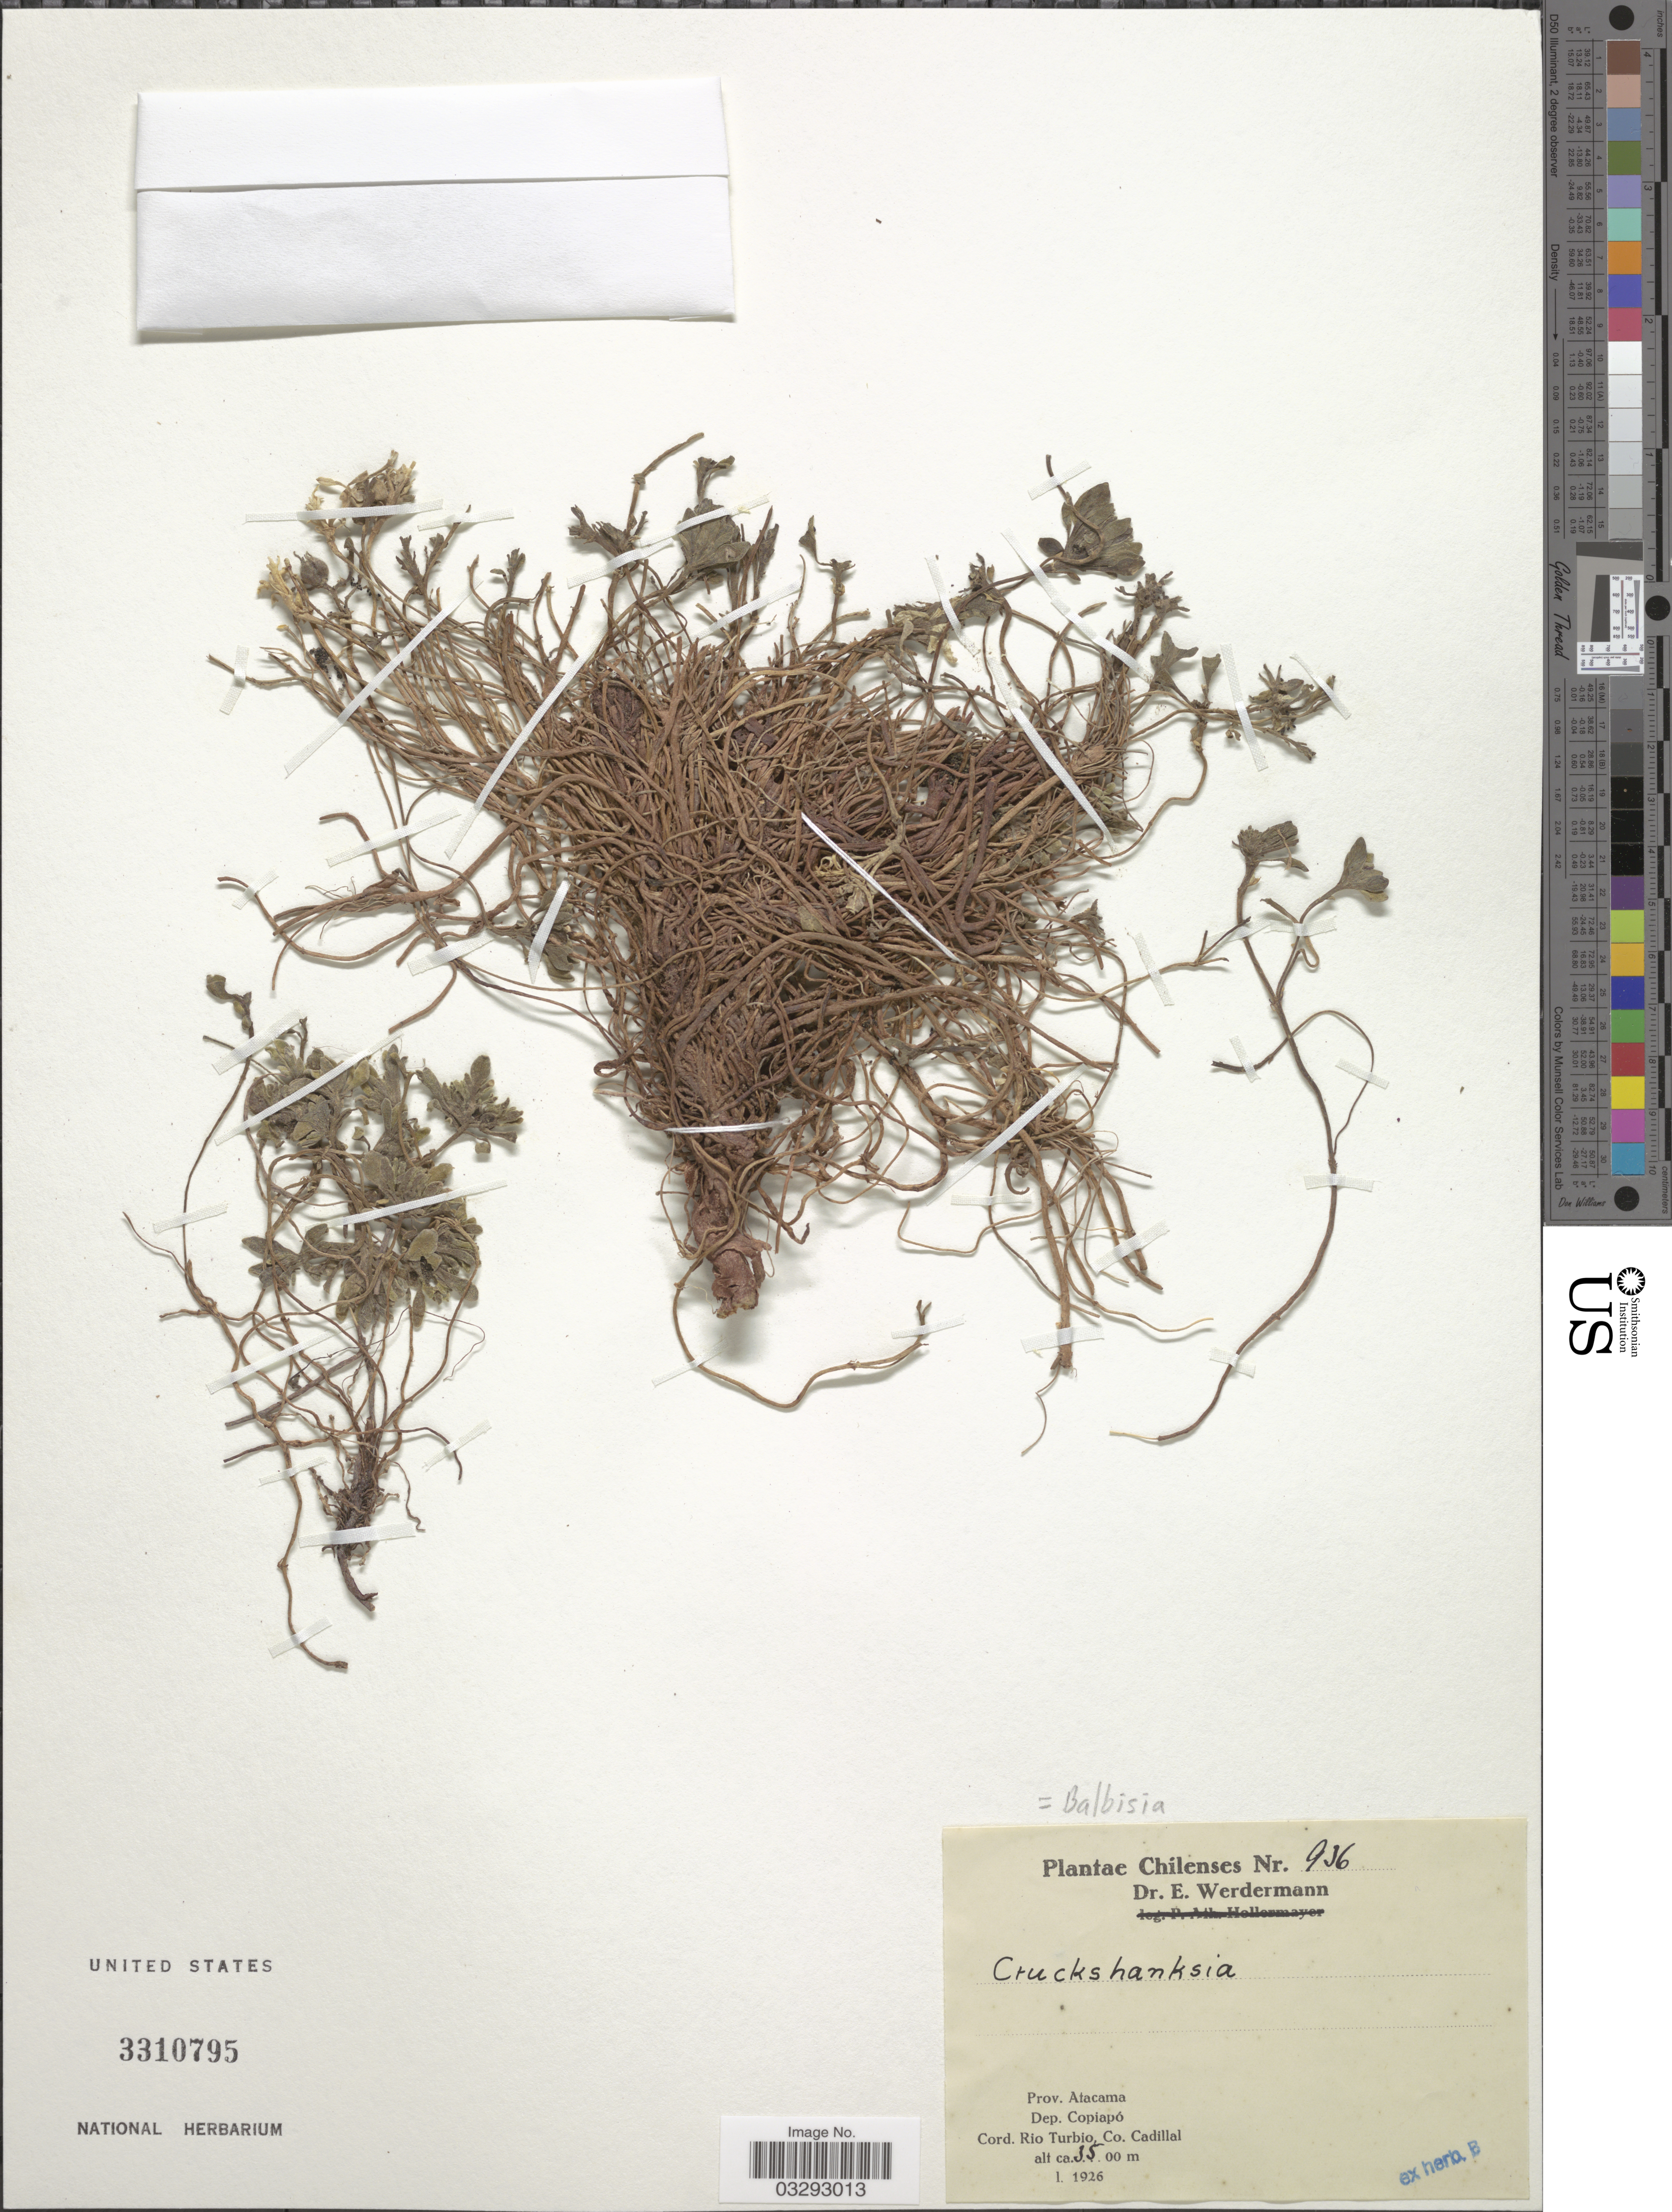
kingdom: Plantae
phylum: Tracheophyta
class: Magnoliopsida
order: Geraniales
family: Vivianiaceae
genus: Balbisia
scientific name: Balbisia sp.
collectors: E. Werdermann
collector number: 936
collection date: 1926-01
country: Chile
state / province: Atacama (III)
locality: Dep. Copiapó. Cord. Rio Turbio, Co. Cadillal.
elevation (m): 3500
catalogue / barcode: US 3310795